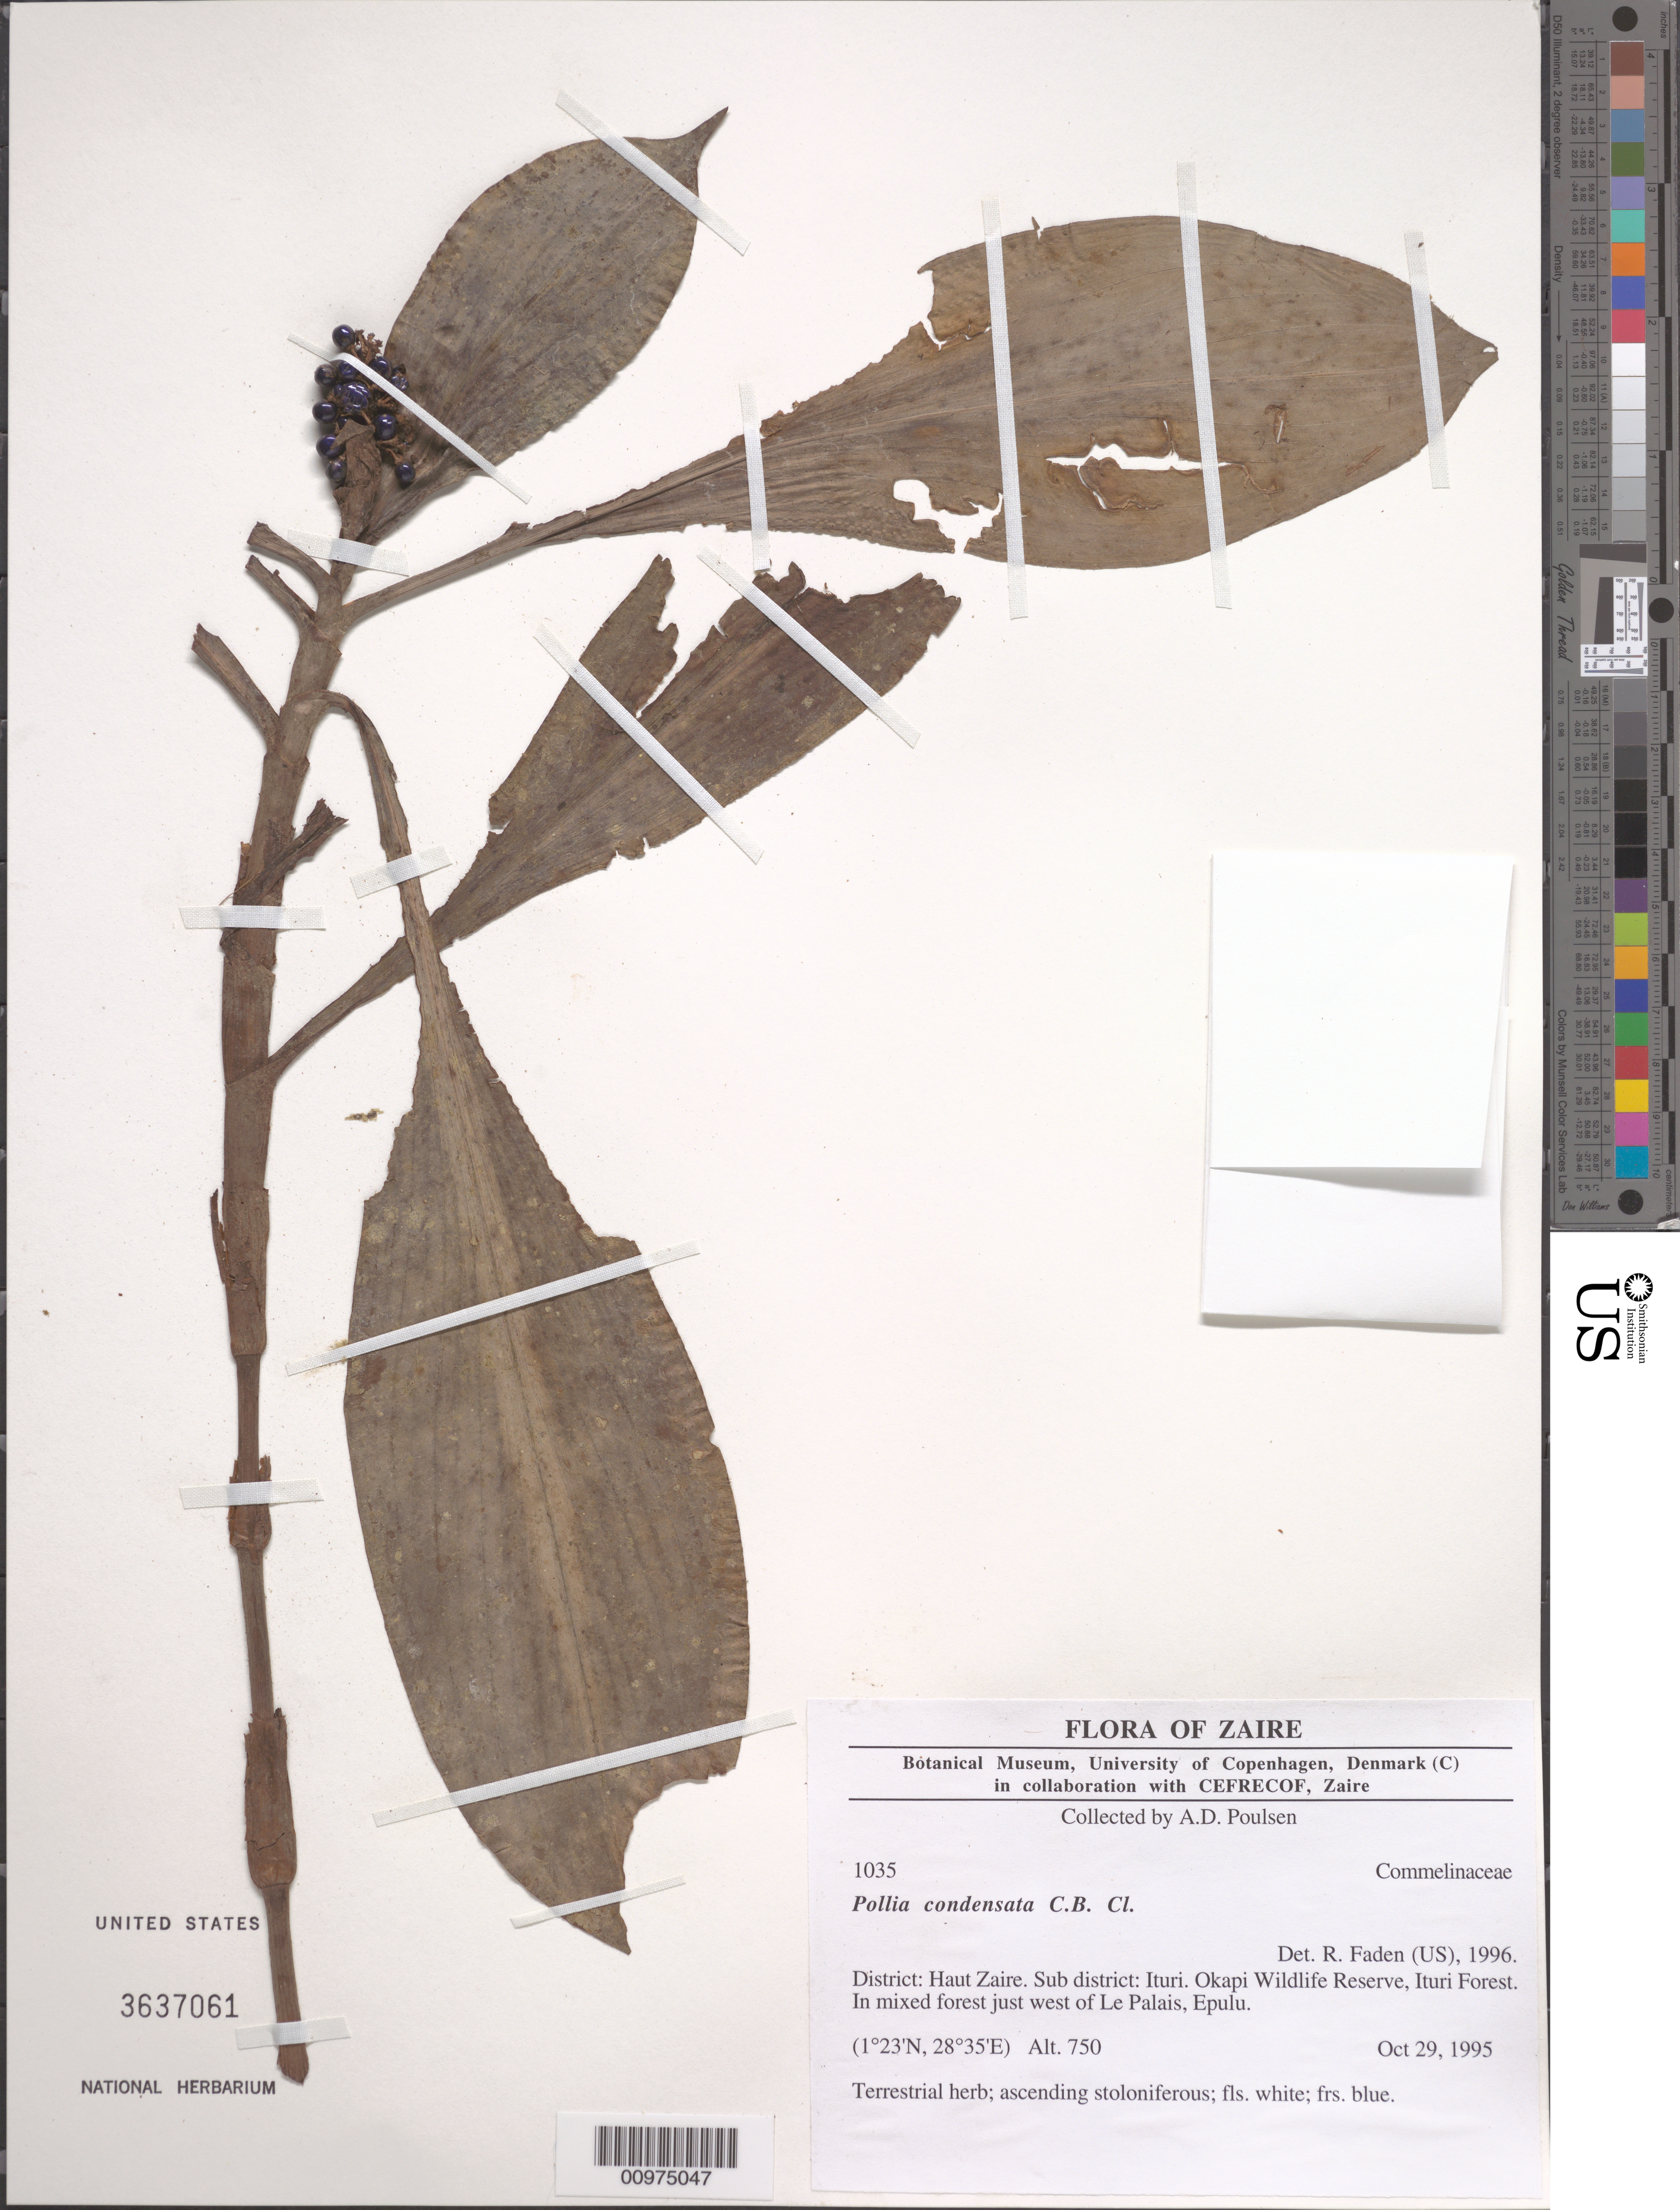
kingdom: Plantae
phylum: Tracheophyta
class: Liliopsida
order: Commelinales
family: Commelinaceae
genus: Pollia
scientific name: Pollia condensata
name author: C.B. Clarke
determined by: Faden, Robert B., (US), Smithsonian Institution - National Museum of Natural History (UNITED STATES)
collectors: A. Poulsen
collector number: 1035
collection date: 1995-10-29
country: Congo, Democratic Republic of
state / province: Nord-Kivu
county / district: Ituri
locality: Okapi Wildlife Reserve, Ituri Forest. In mixed forest just west of Le Palais, Epulu.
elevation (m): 750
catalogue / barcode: US 3637061